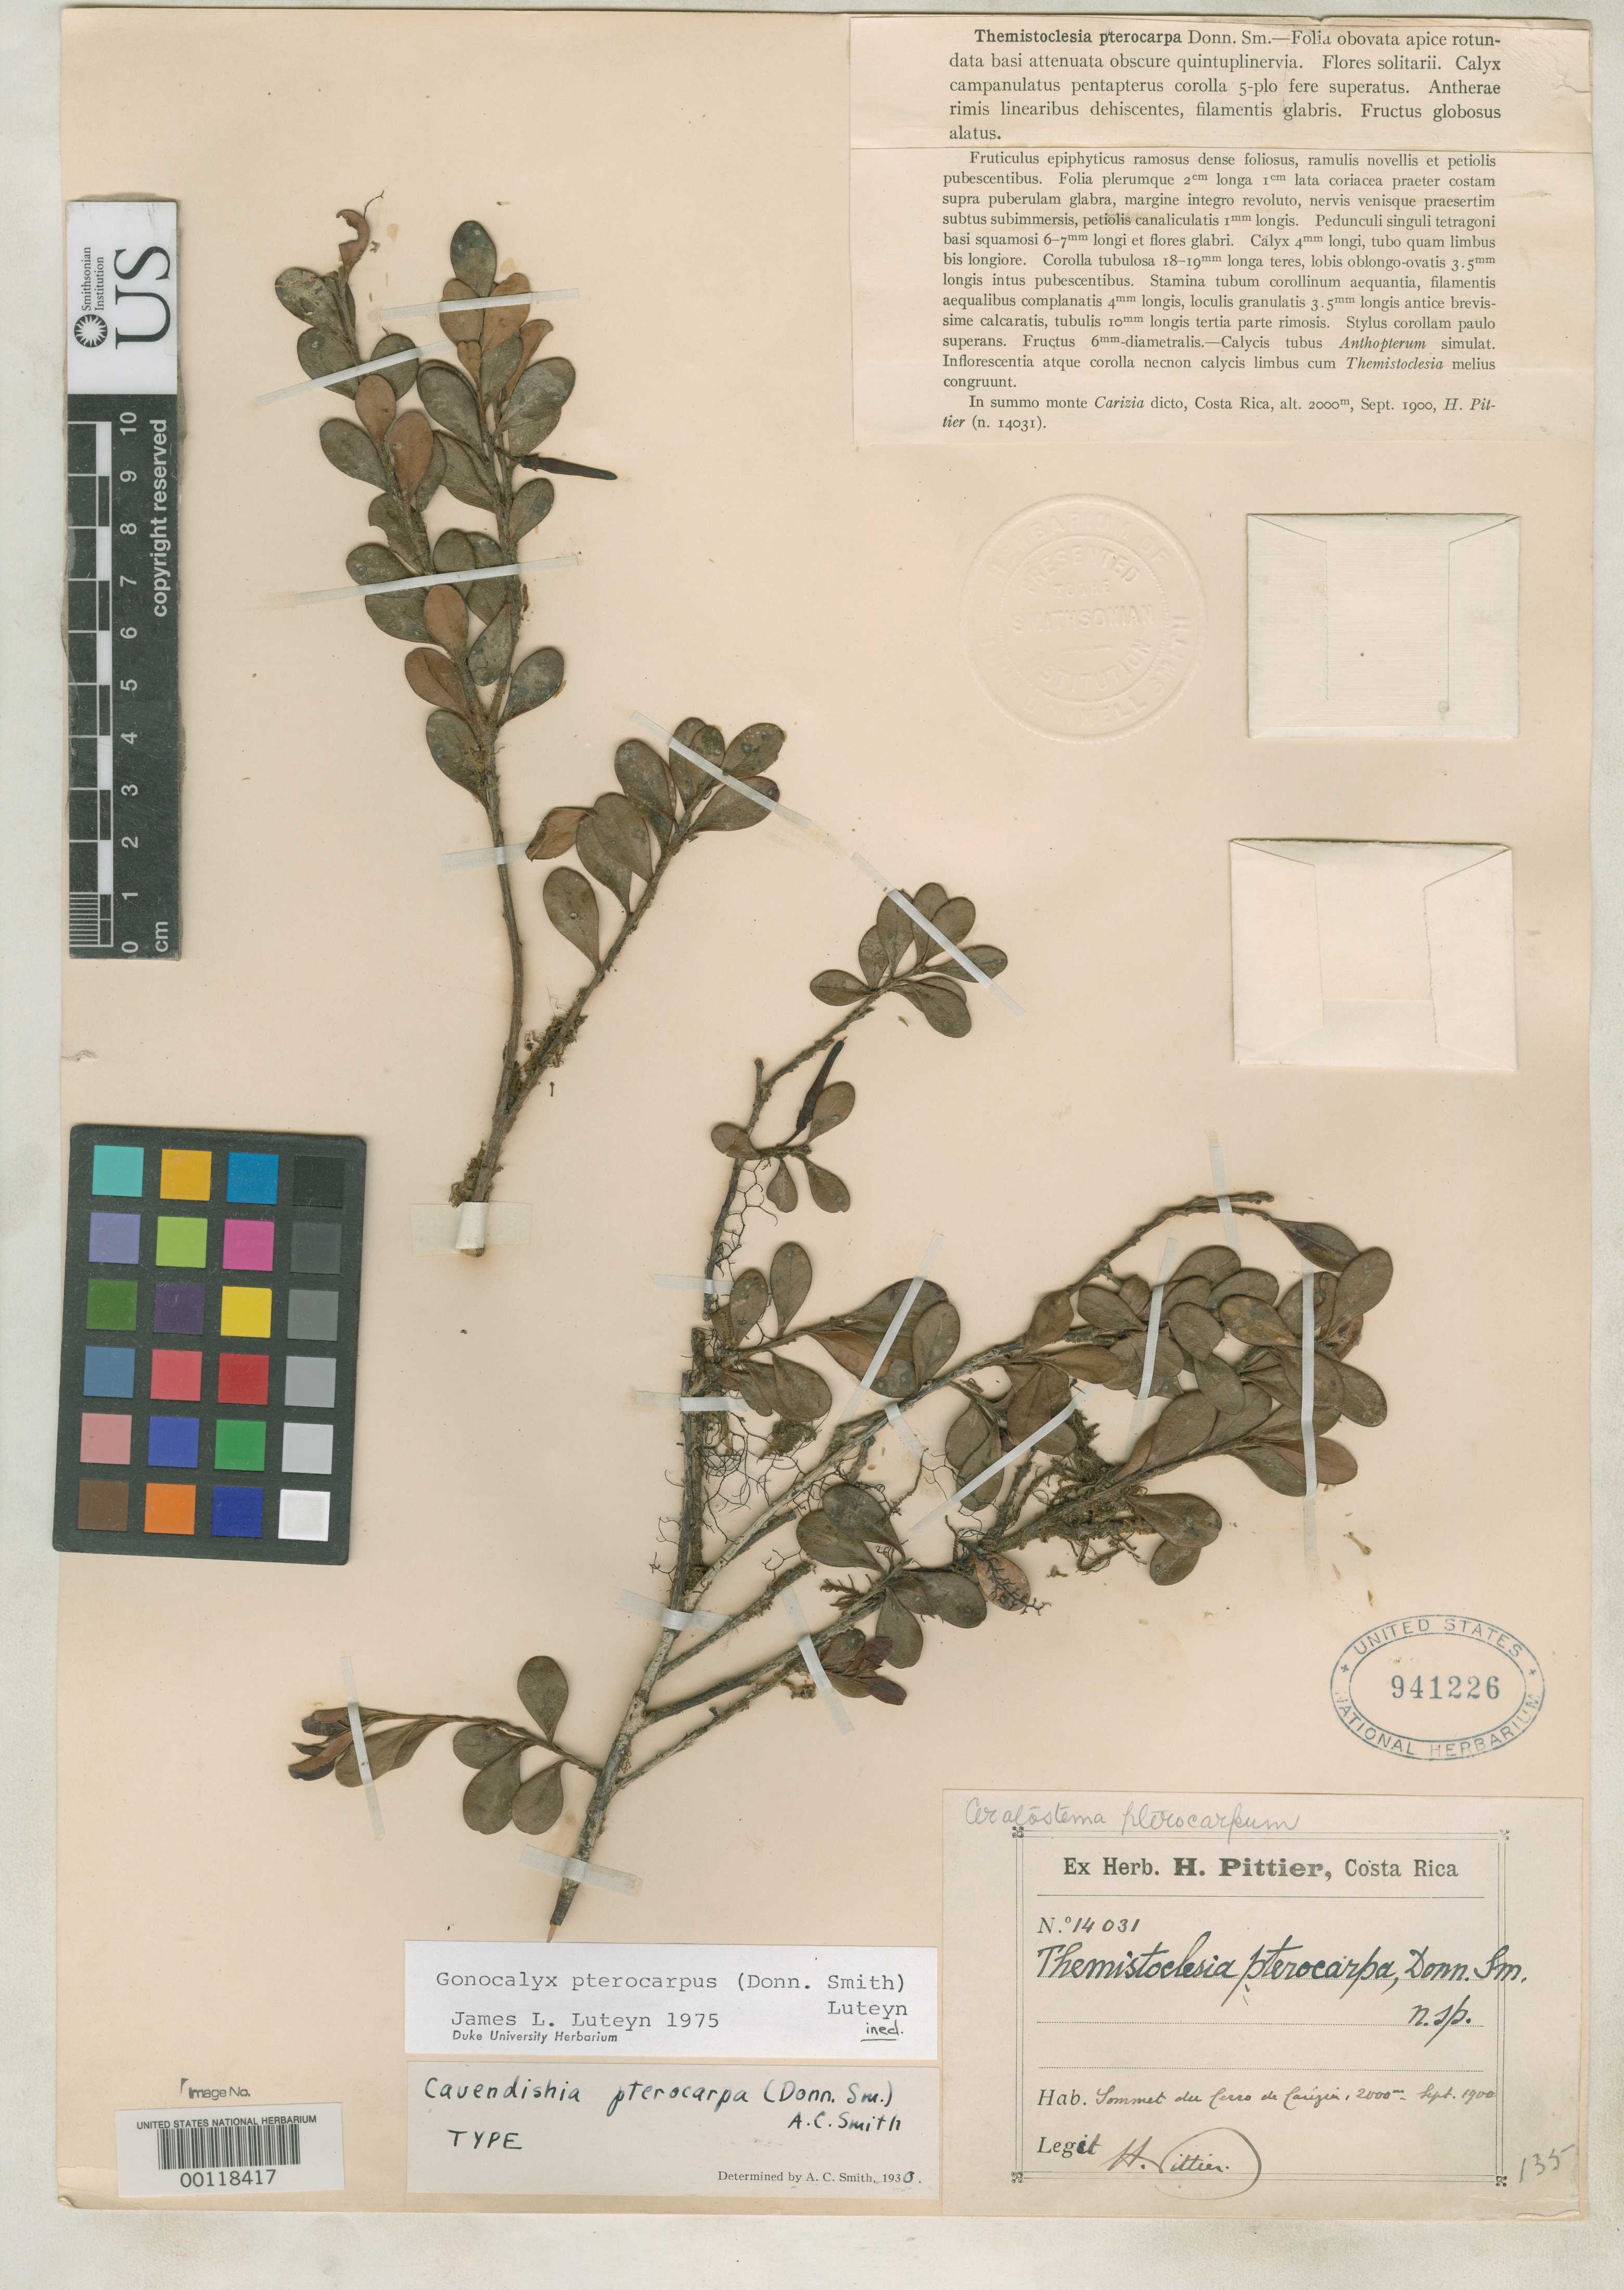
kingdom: Plantae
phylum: Tracheophyta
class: Magnoliopsida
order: Ericales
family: Ericaceae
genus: Themistoclesia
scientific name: Themistoclesia pterocarpa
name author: Donn. Sm.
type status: Isotype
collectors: H. F. Pittier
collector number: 14031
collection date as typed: Sep 1900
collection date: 1900-09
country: Costa Rica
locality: Summit of Monte Carizia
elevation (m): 2000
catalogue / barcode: US 941226